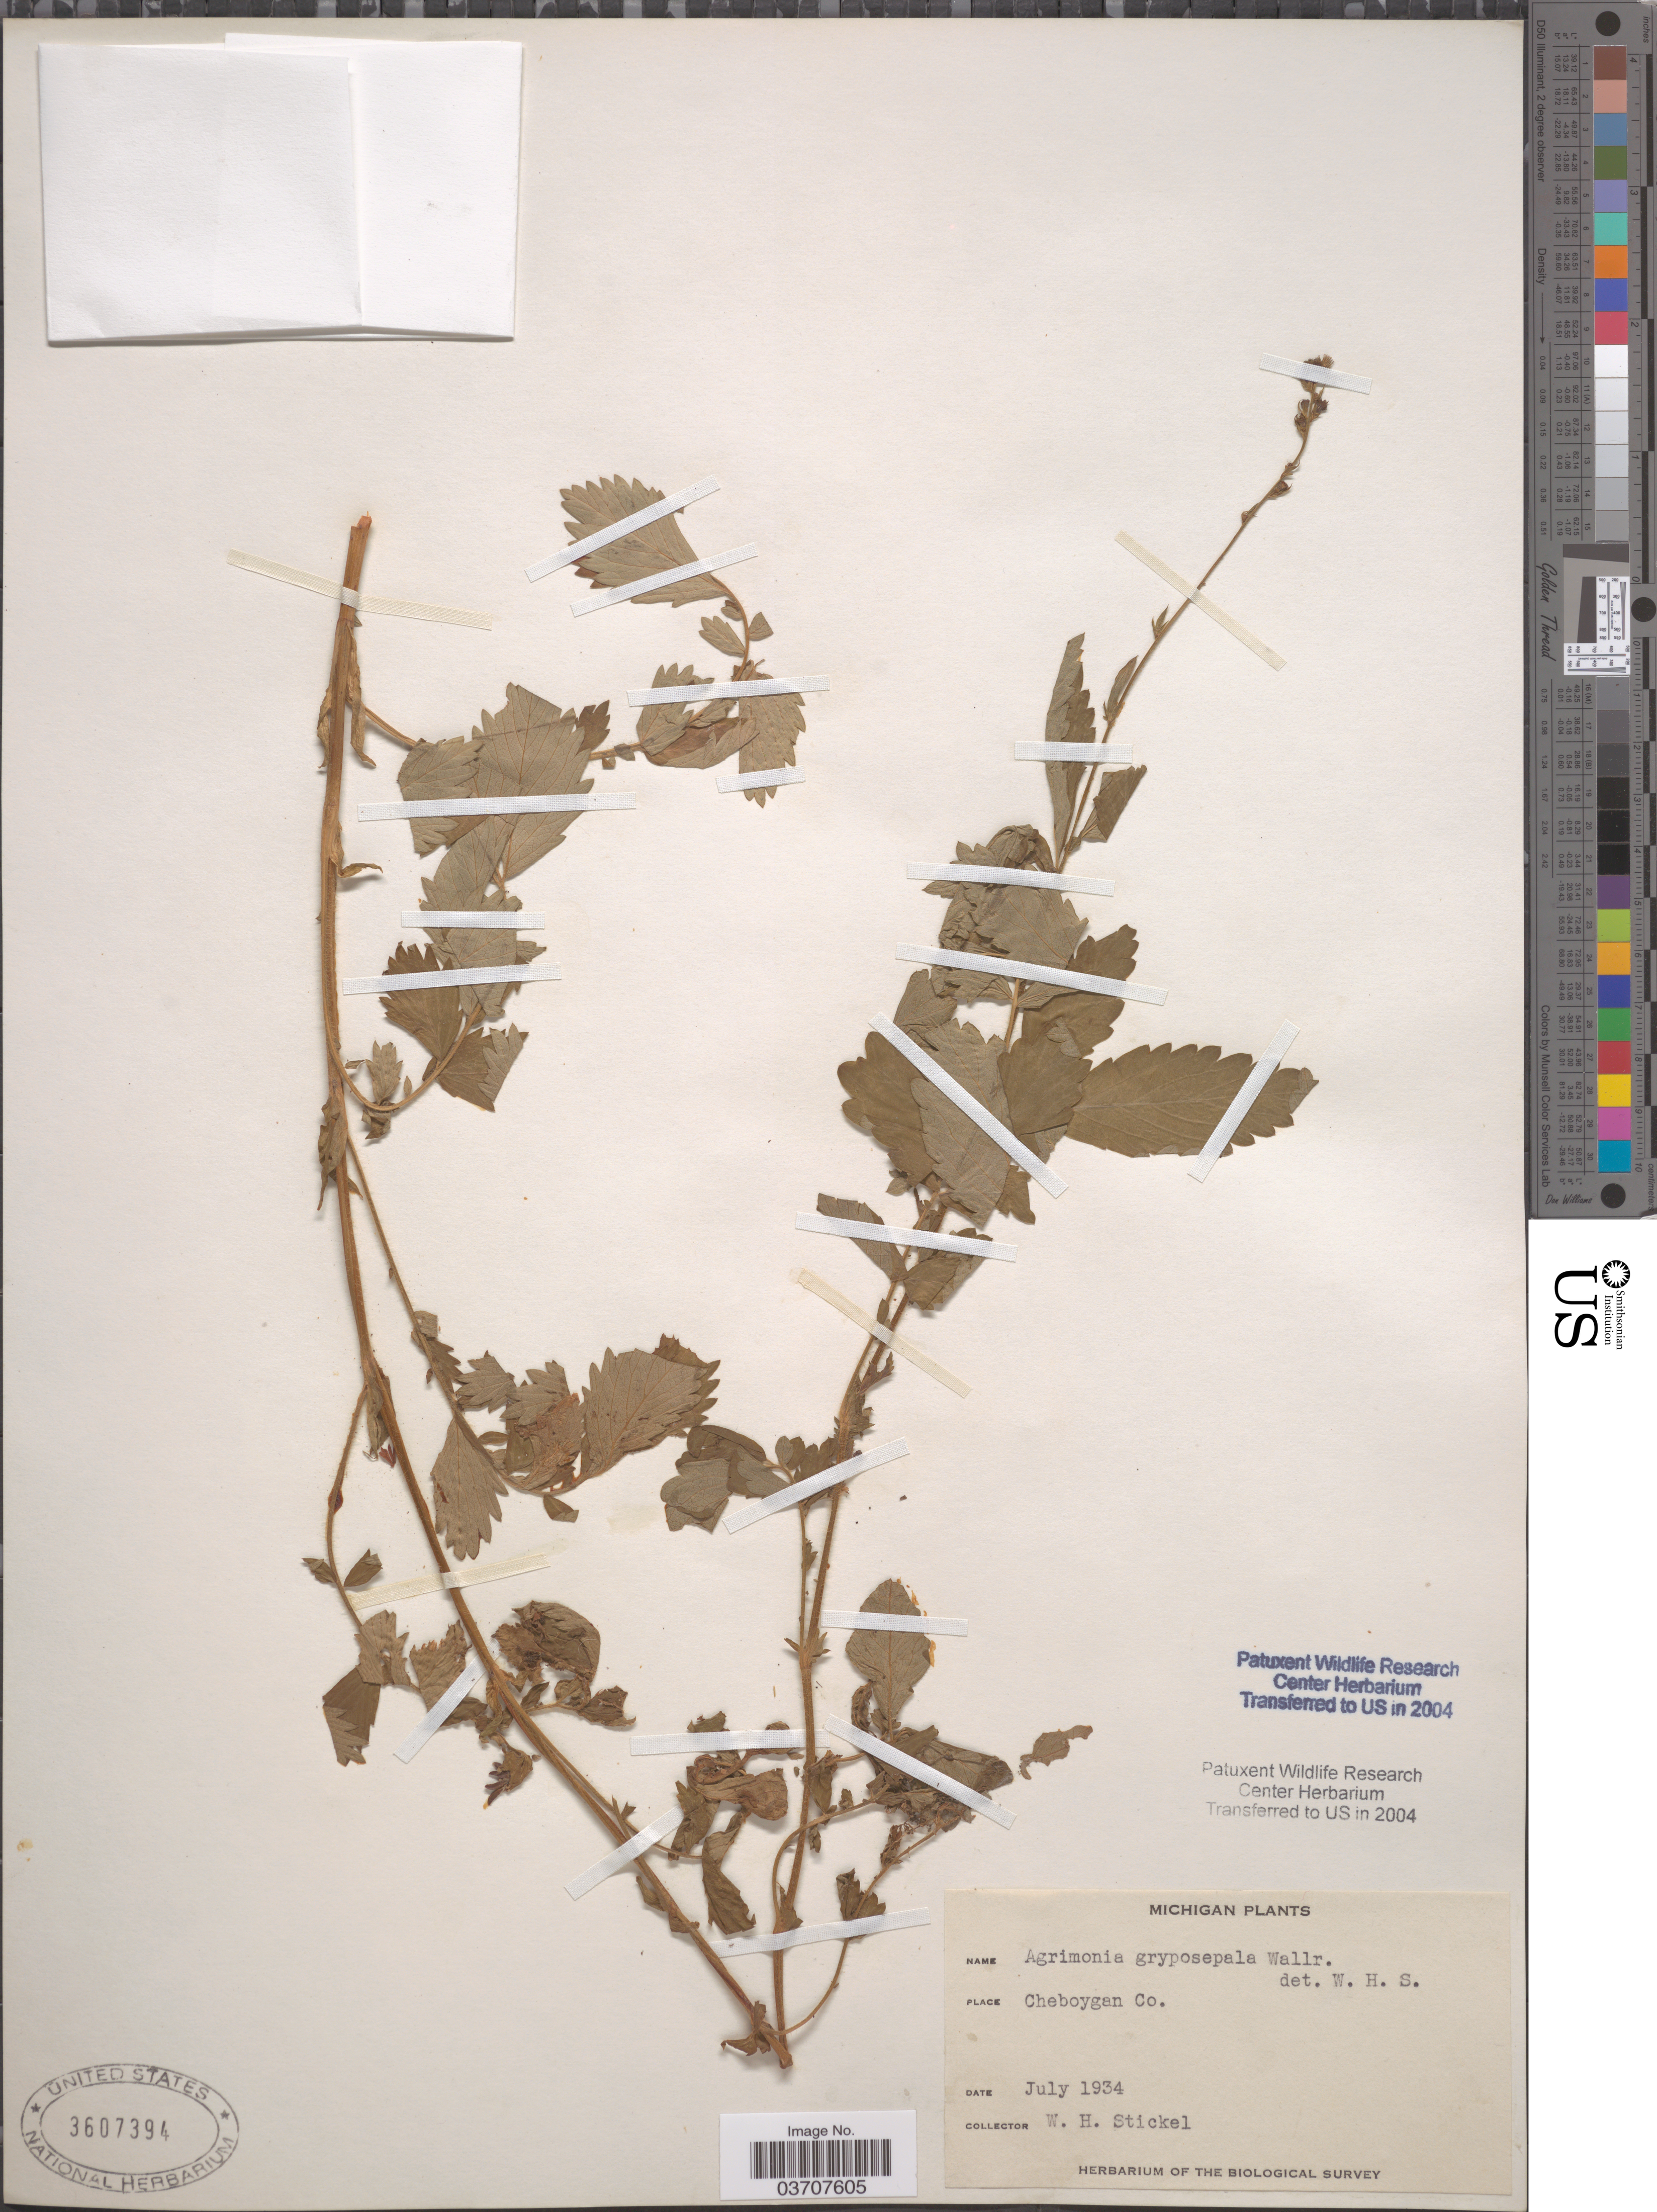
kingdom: Plantae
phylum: Tracheophyta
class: Magnoliopsida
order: Rosales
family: Rosaceae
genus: Agrimonia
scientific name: Agrimonia gryposepala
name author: Wallr.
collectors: W. Stickel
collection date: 1934-07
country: United States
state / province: Michigan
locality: Cheboygan Co.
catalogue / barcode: US 3607394